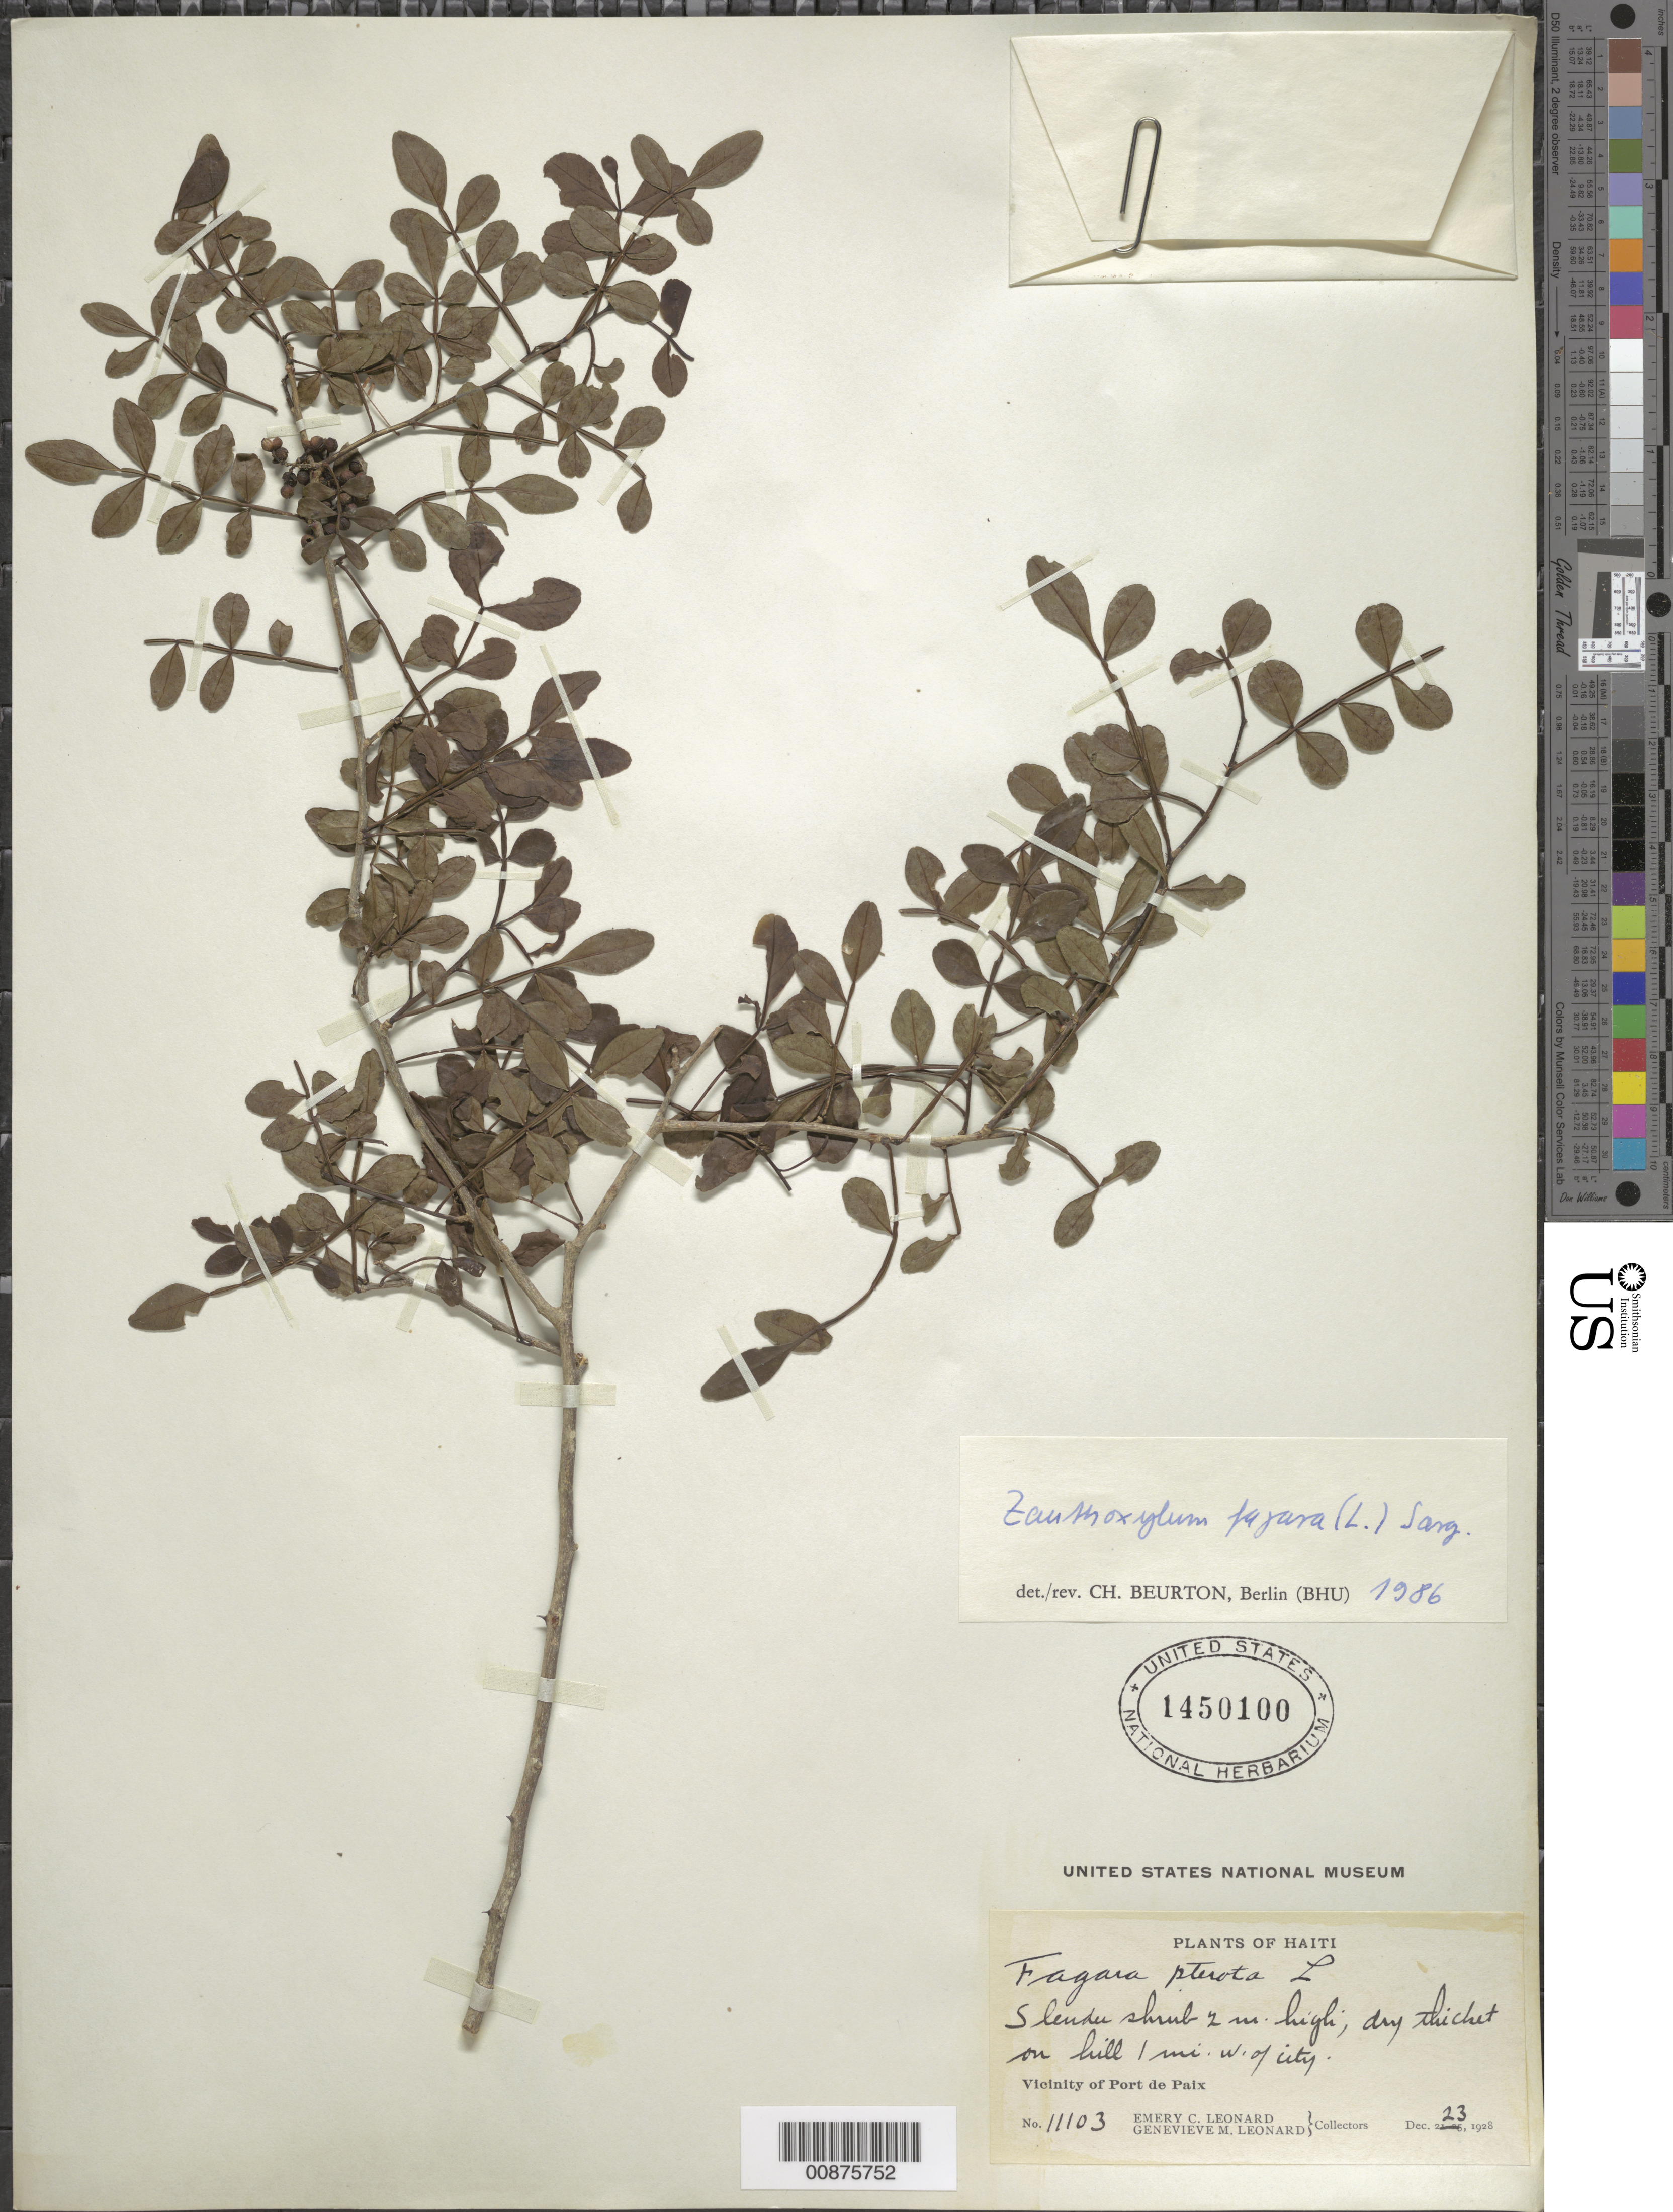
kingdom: Plantae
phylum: Tracheophyta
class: Magnoliopsida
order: Sapindales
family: Rutaceae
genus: Zanthoxylum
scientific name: Zanthoxylum fagara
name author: (L.) Sarg.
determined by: Beurton, CH., (BHU), Museum fur Naturkunde der Humboldt Universitat zu Berlin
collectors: E. C. Leonard & G. M. Leonard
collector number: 11103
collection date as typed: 23 Dec 1928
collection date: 1928-12-23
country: Haiti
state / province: Nord-Ouest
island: Hispaniola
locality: Vicinity of Port de Paix, 1 mi. W of city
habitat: Dry thicket on hill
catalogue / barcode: US 1450100